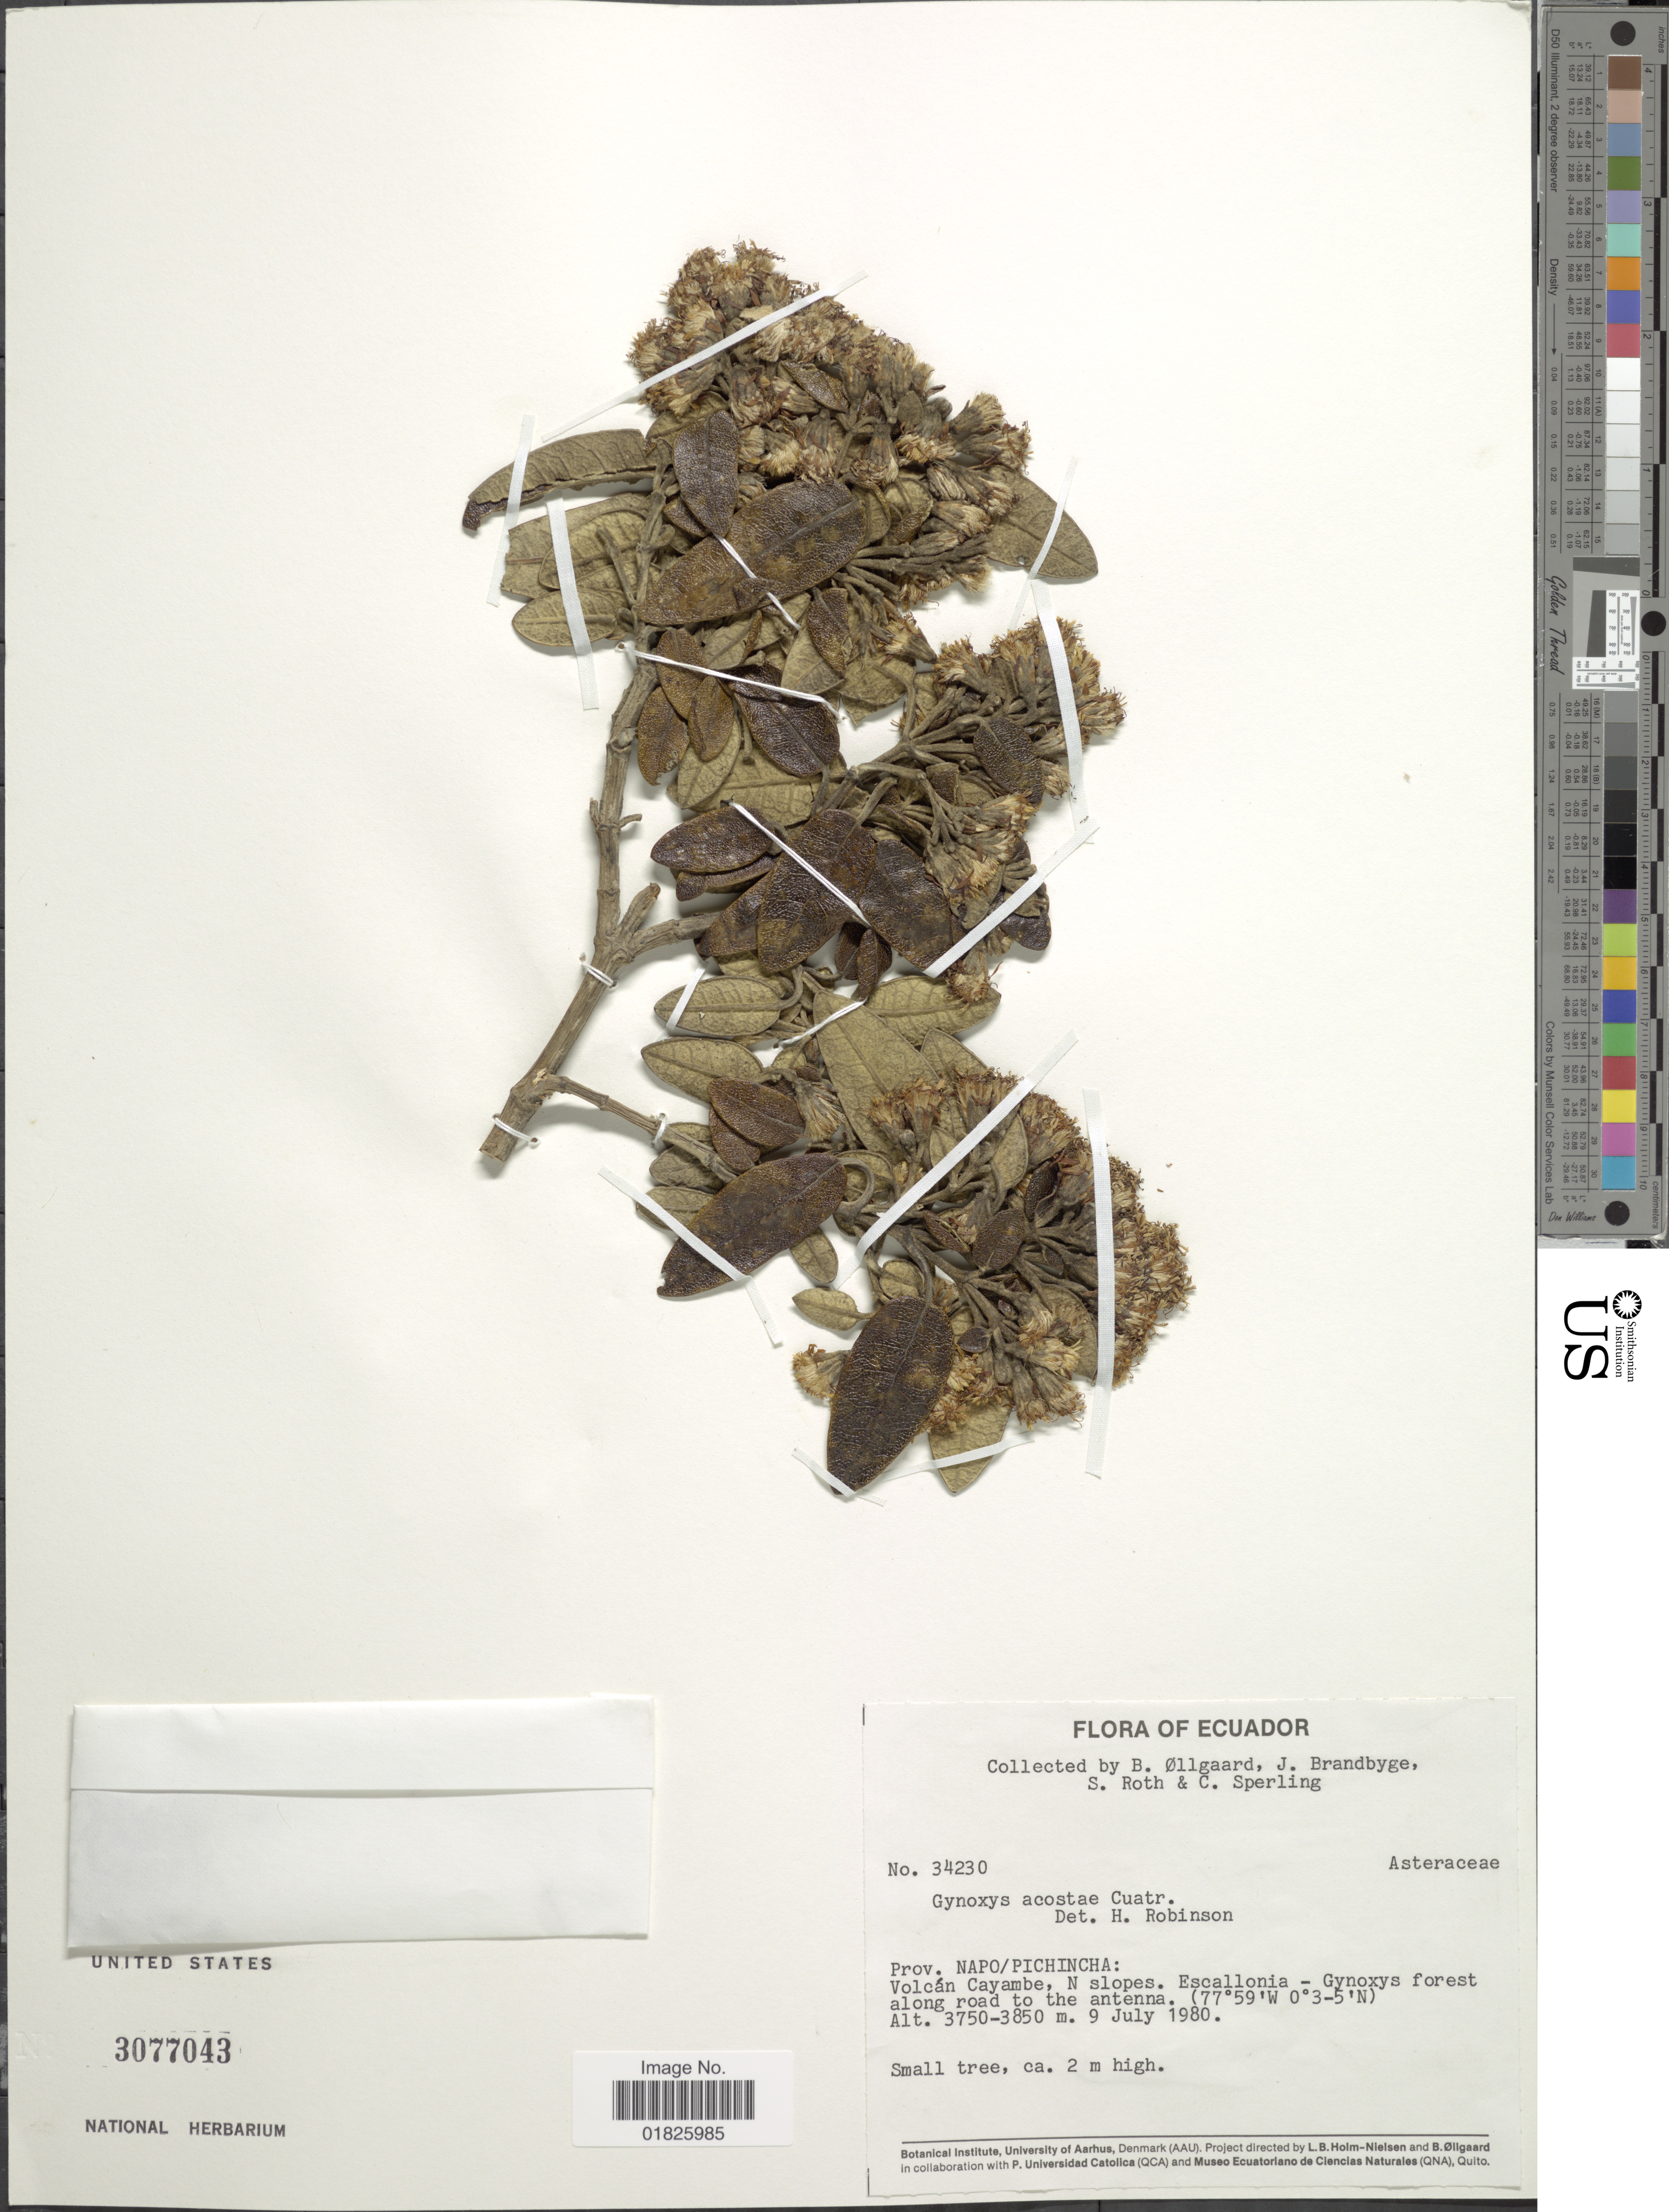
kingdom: Plantae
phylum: Tracheophyta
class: Magnoliopsida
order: Asterales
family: Asteraceae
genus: Gynoxys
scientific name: Gynoxys acostae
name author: Cuatrec.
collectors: B. Øllgaard, J. Brandbyge, S. Roth & C. Sperling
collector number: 34230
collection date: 1980-07-09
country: Ecuador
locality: Prov. Napo/ Pichincha, Volcan Cayambe, N slopes, along road to the antenna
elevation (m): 3750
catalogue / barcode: US 3077043